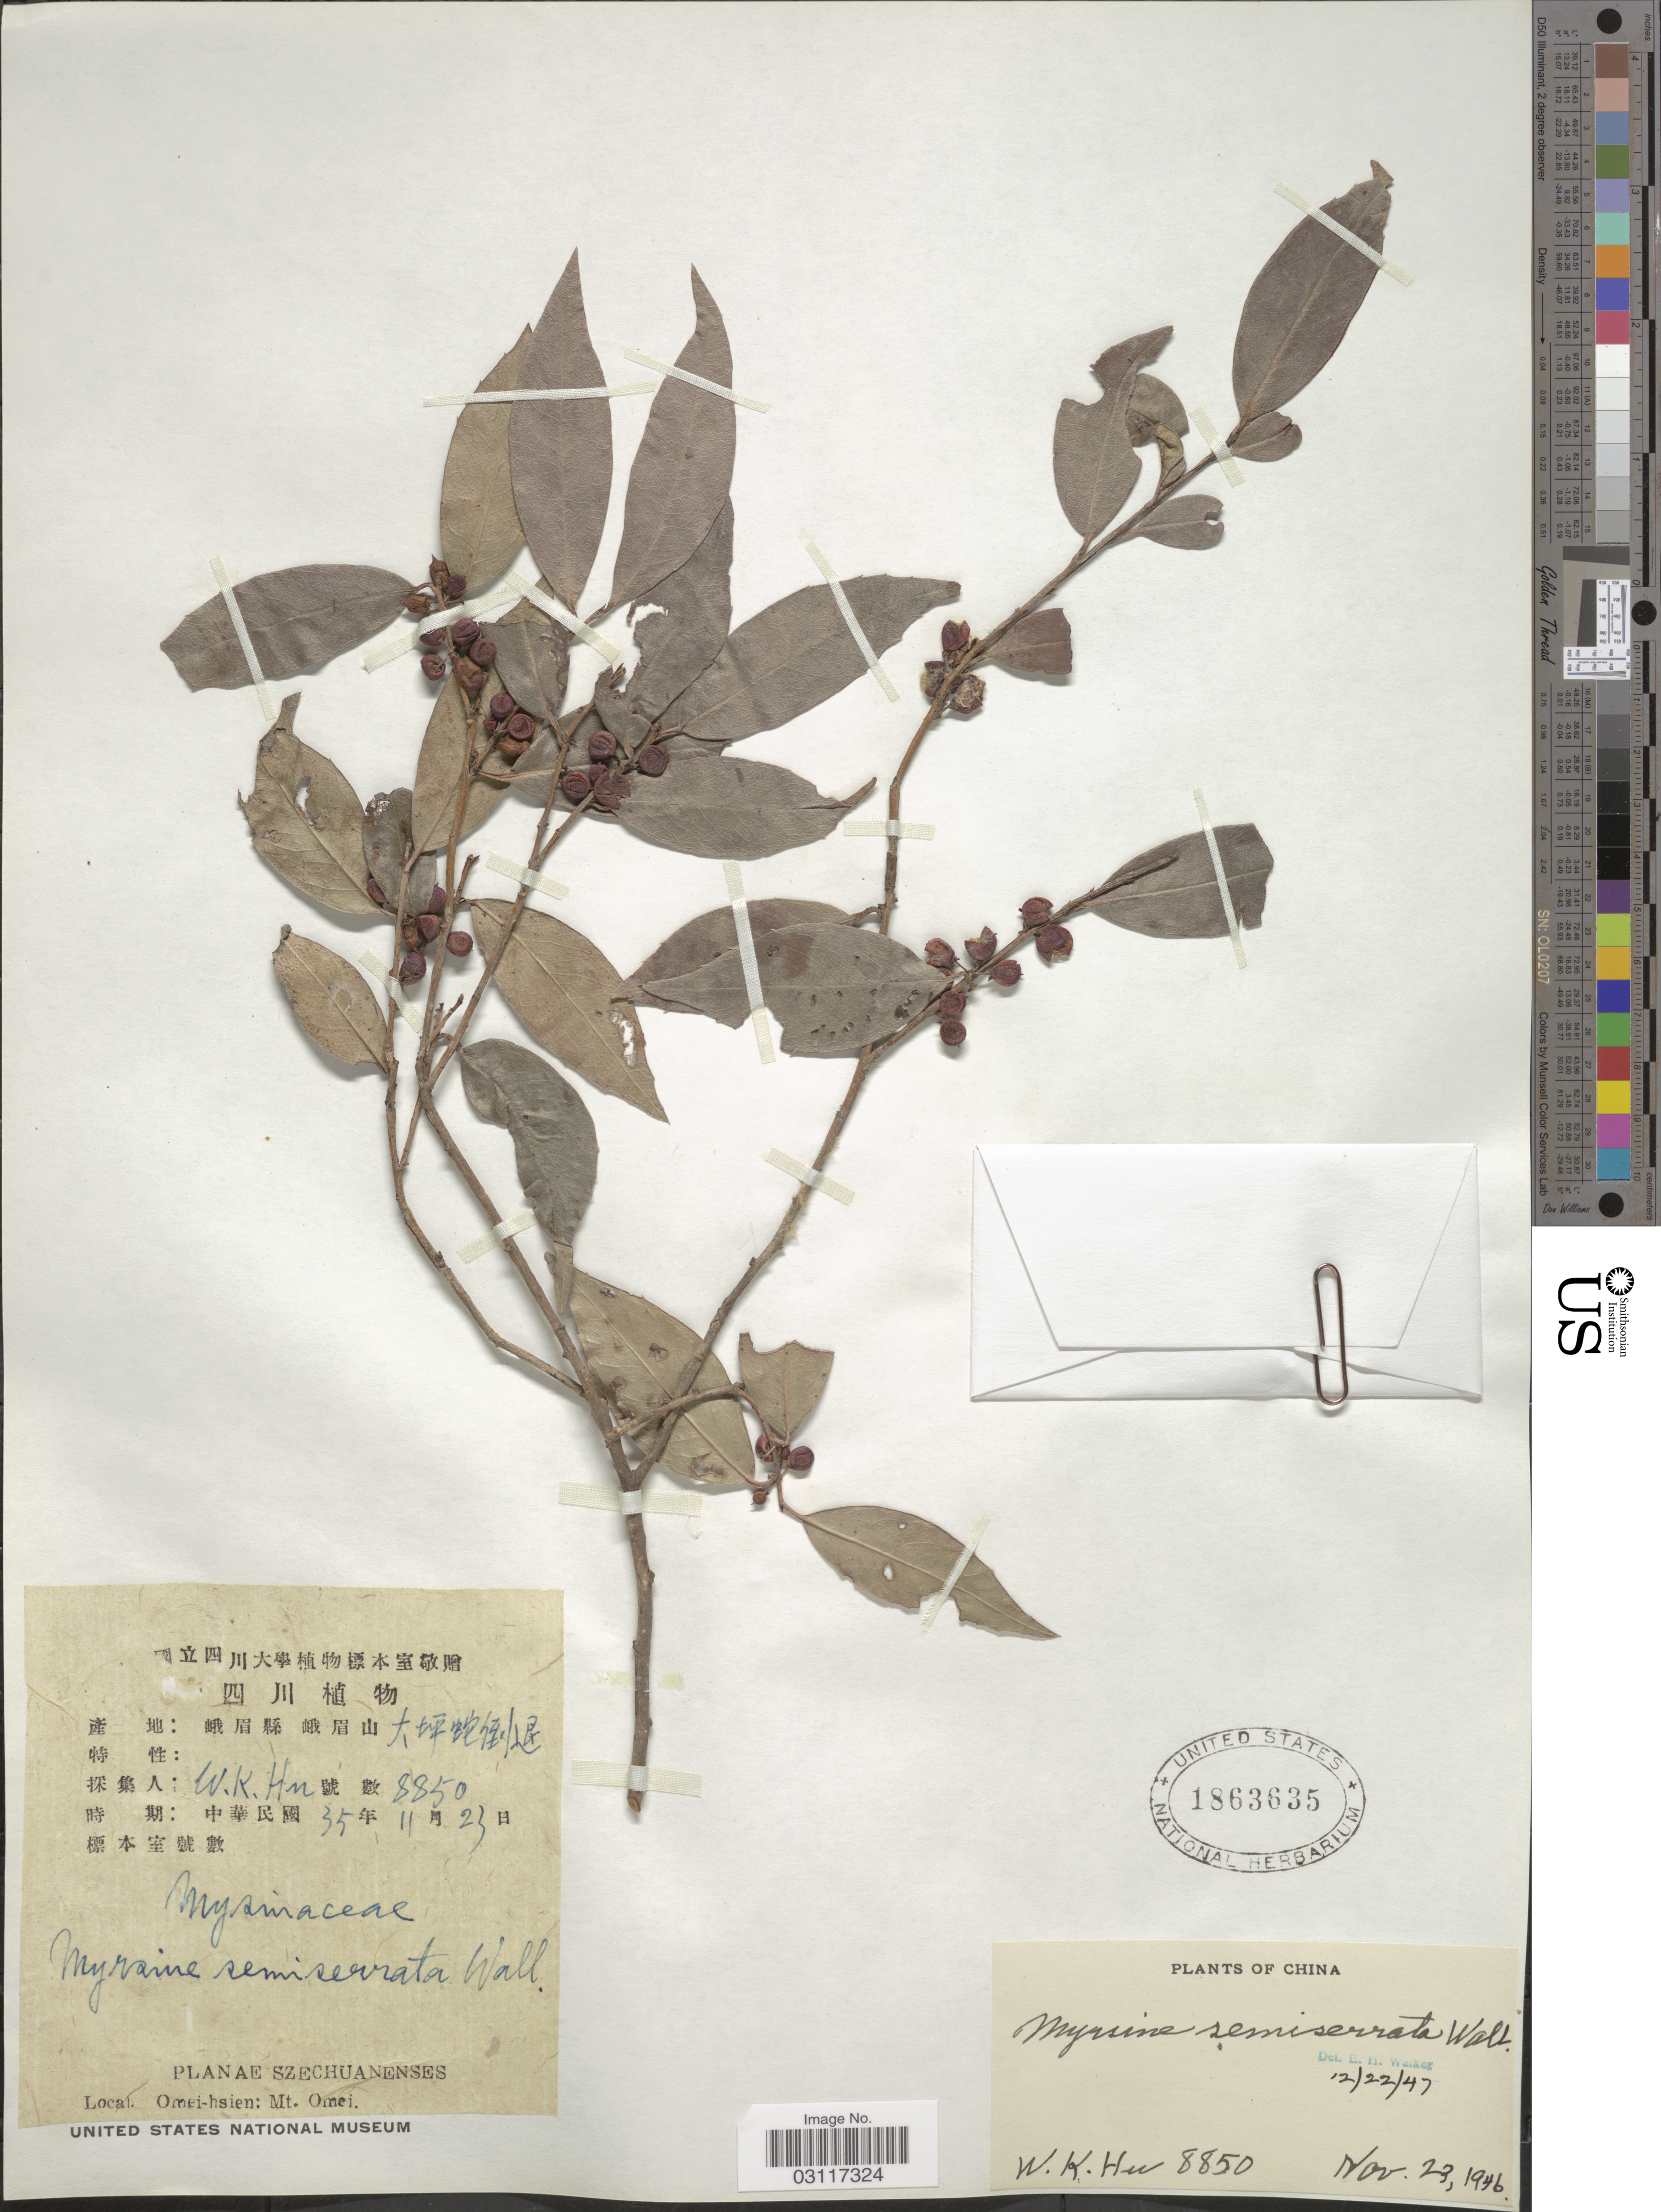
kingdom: Plantae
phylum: Tracheophyta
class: Magnoliopsida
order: Ericales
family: Primulaceae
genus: Myrsine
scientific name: Myrsine semiserrata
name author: Wall.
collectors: W. K. Hu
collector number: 8850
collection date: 1946-11-23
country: China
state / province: Sichuan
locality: Szechuanenses. Omei-hsien: Mt. Omei.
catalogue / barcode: US 1863635